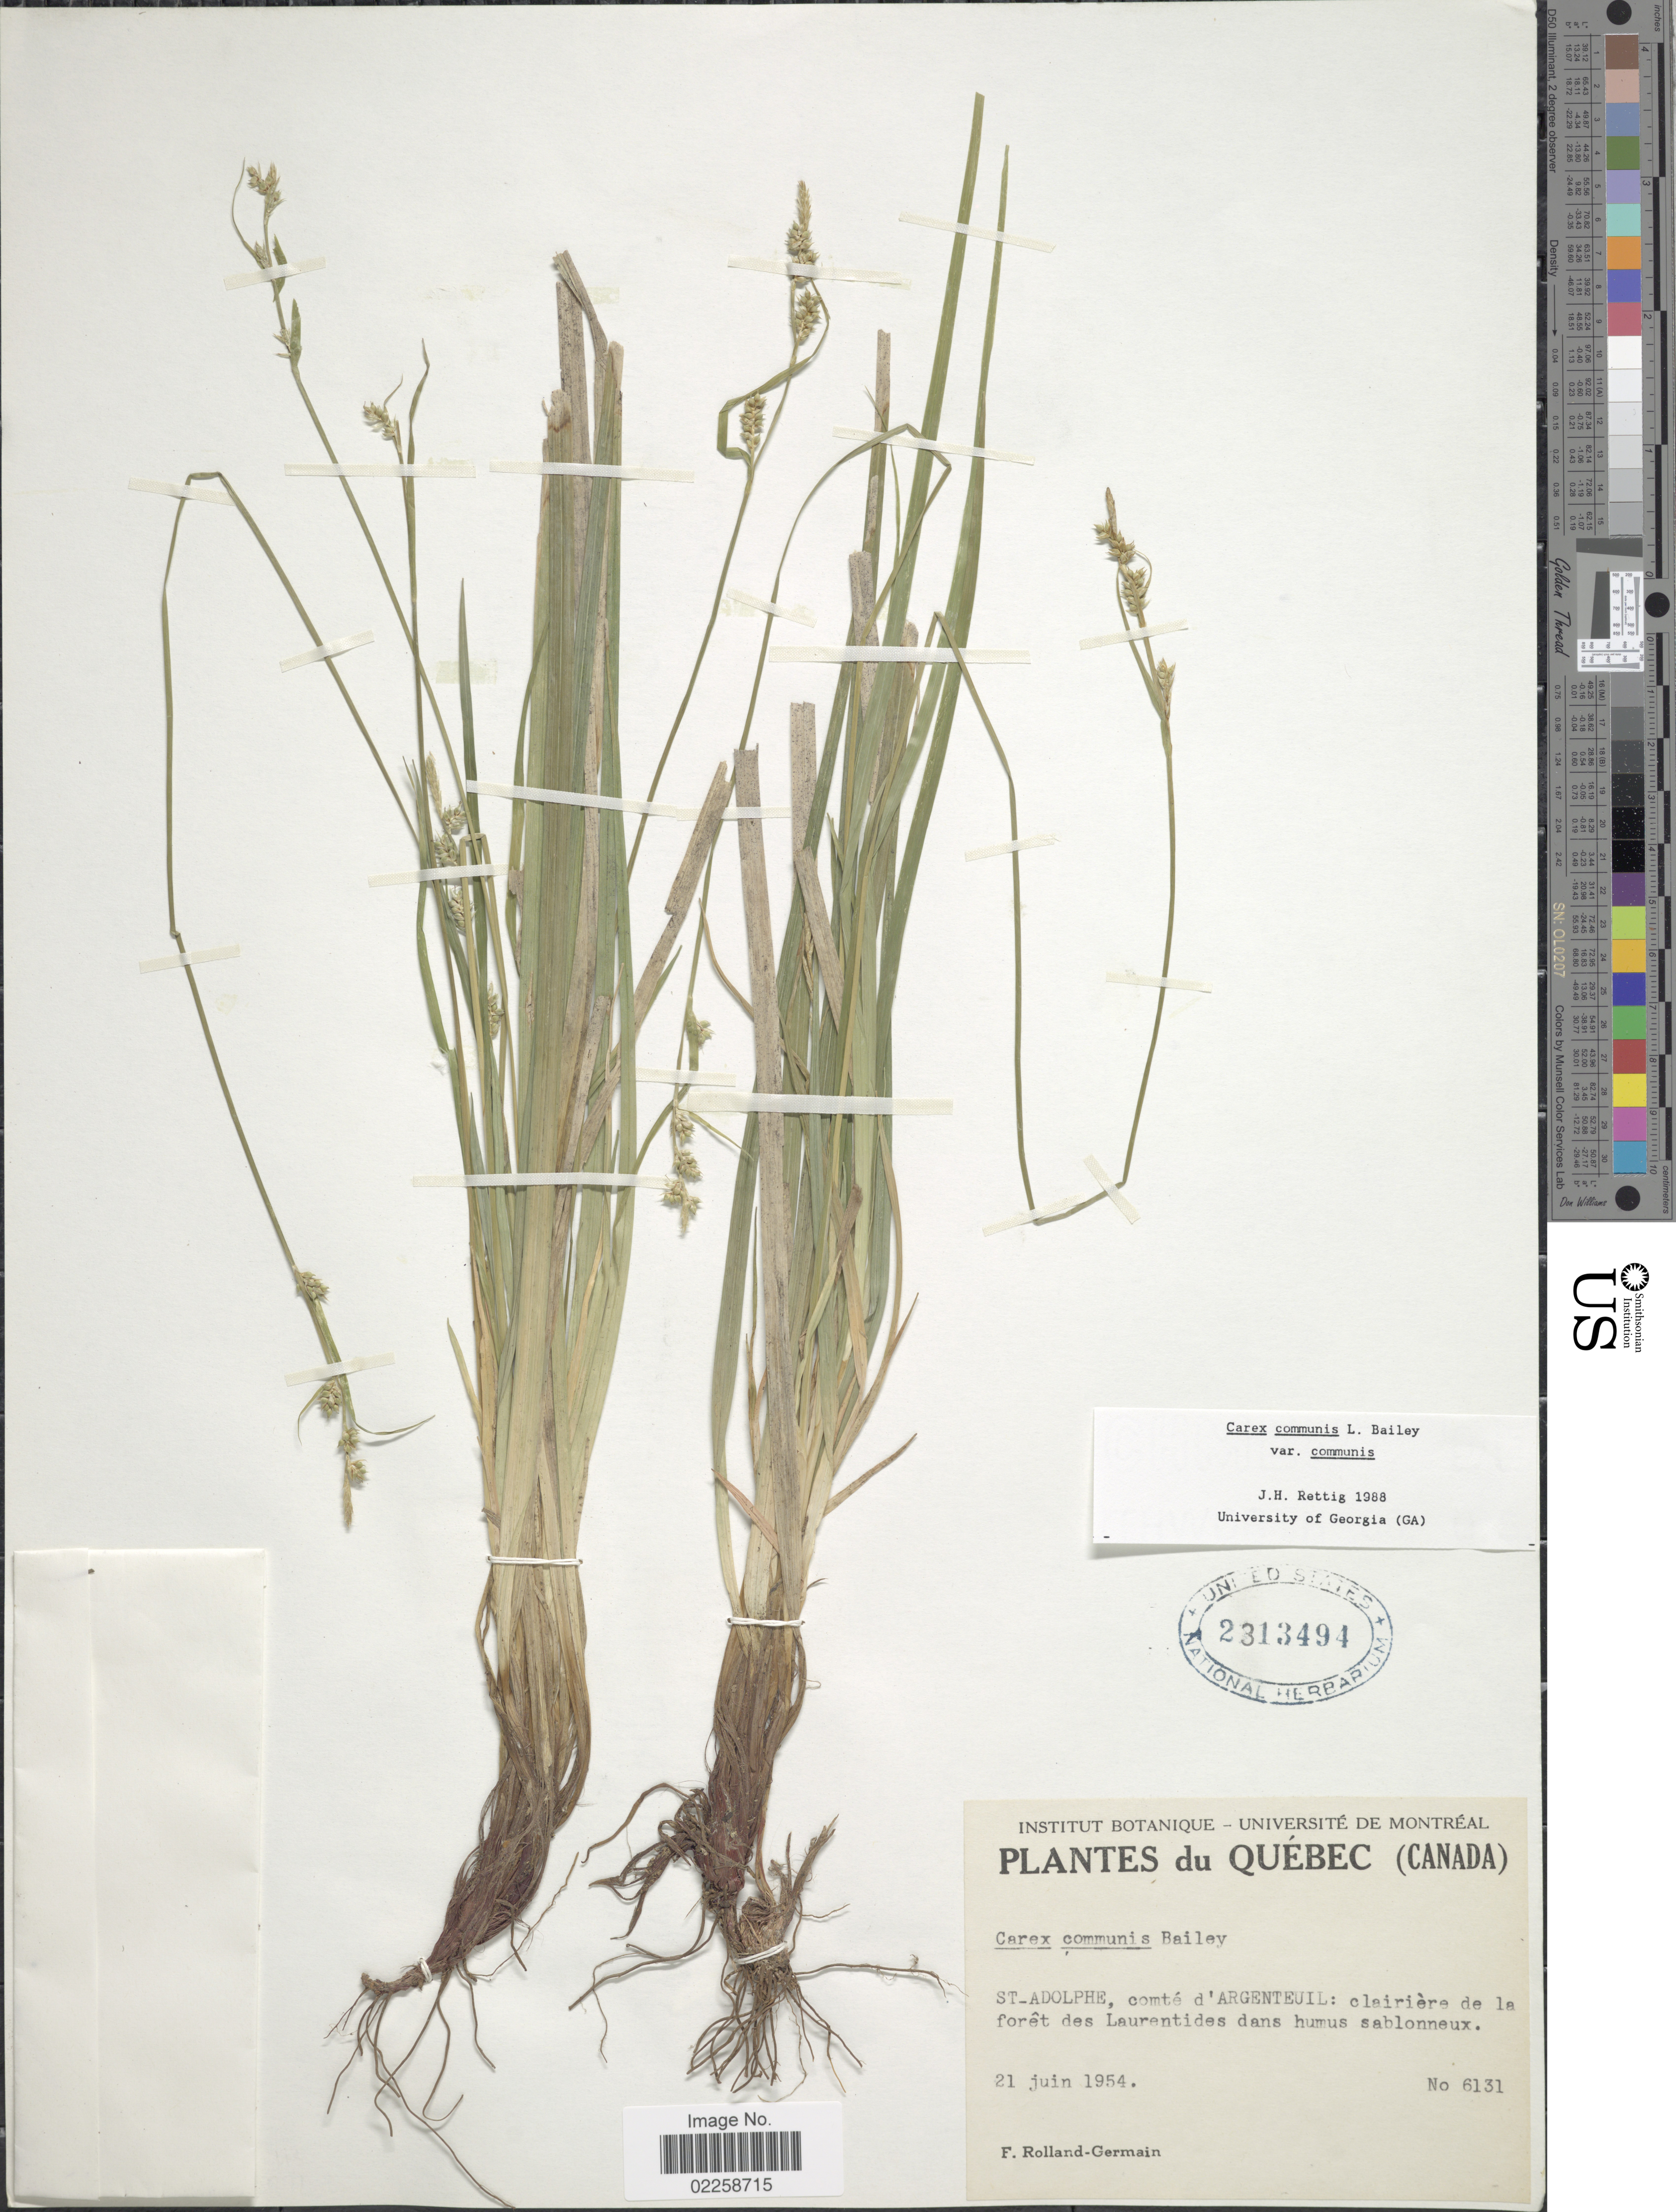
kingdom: Plantae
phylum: Tracheophyta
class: Liliopsida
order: Poales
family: Cyperaceae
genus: Carex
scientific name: Carex communis var. communis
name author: L.H. Bailey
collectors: Rolland-Germain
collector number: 6131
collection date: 1954-06-21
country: Canada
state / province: Quebec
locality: St-Adolphe, comte d'Argenteuil: clairiere de la forest des Laurentides dans humus sablonneux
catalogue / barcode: US 2313494